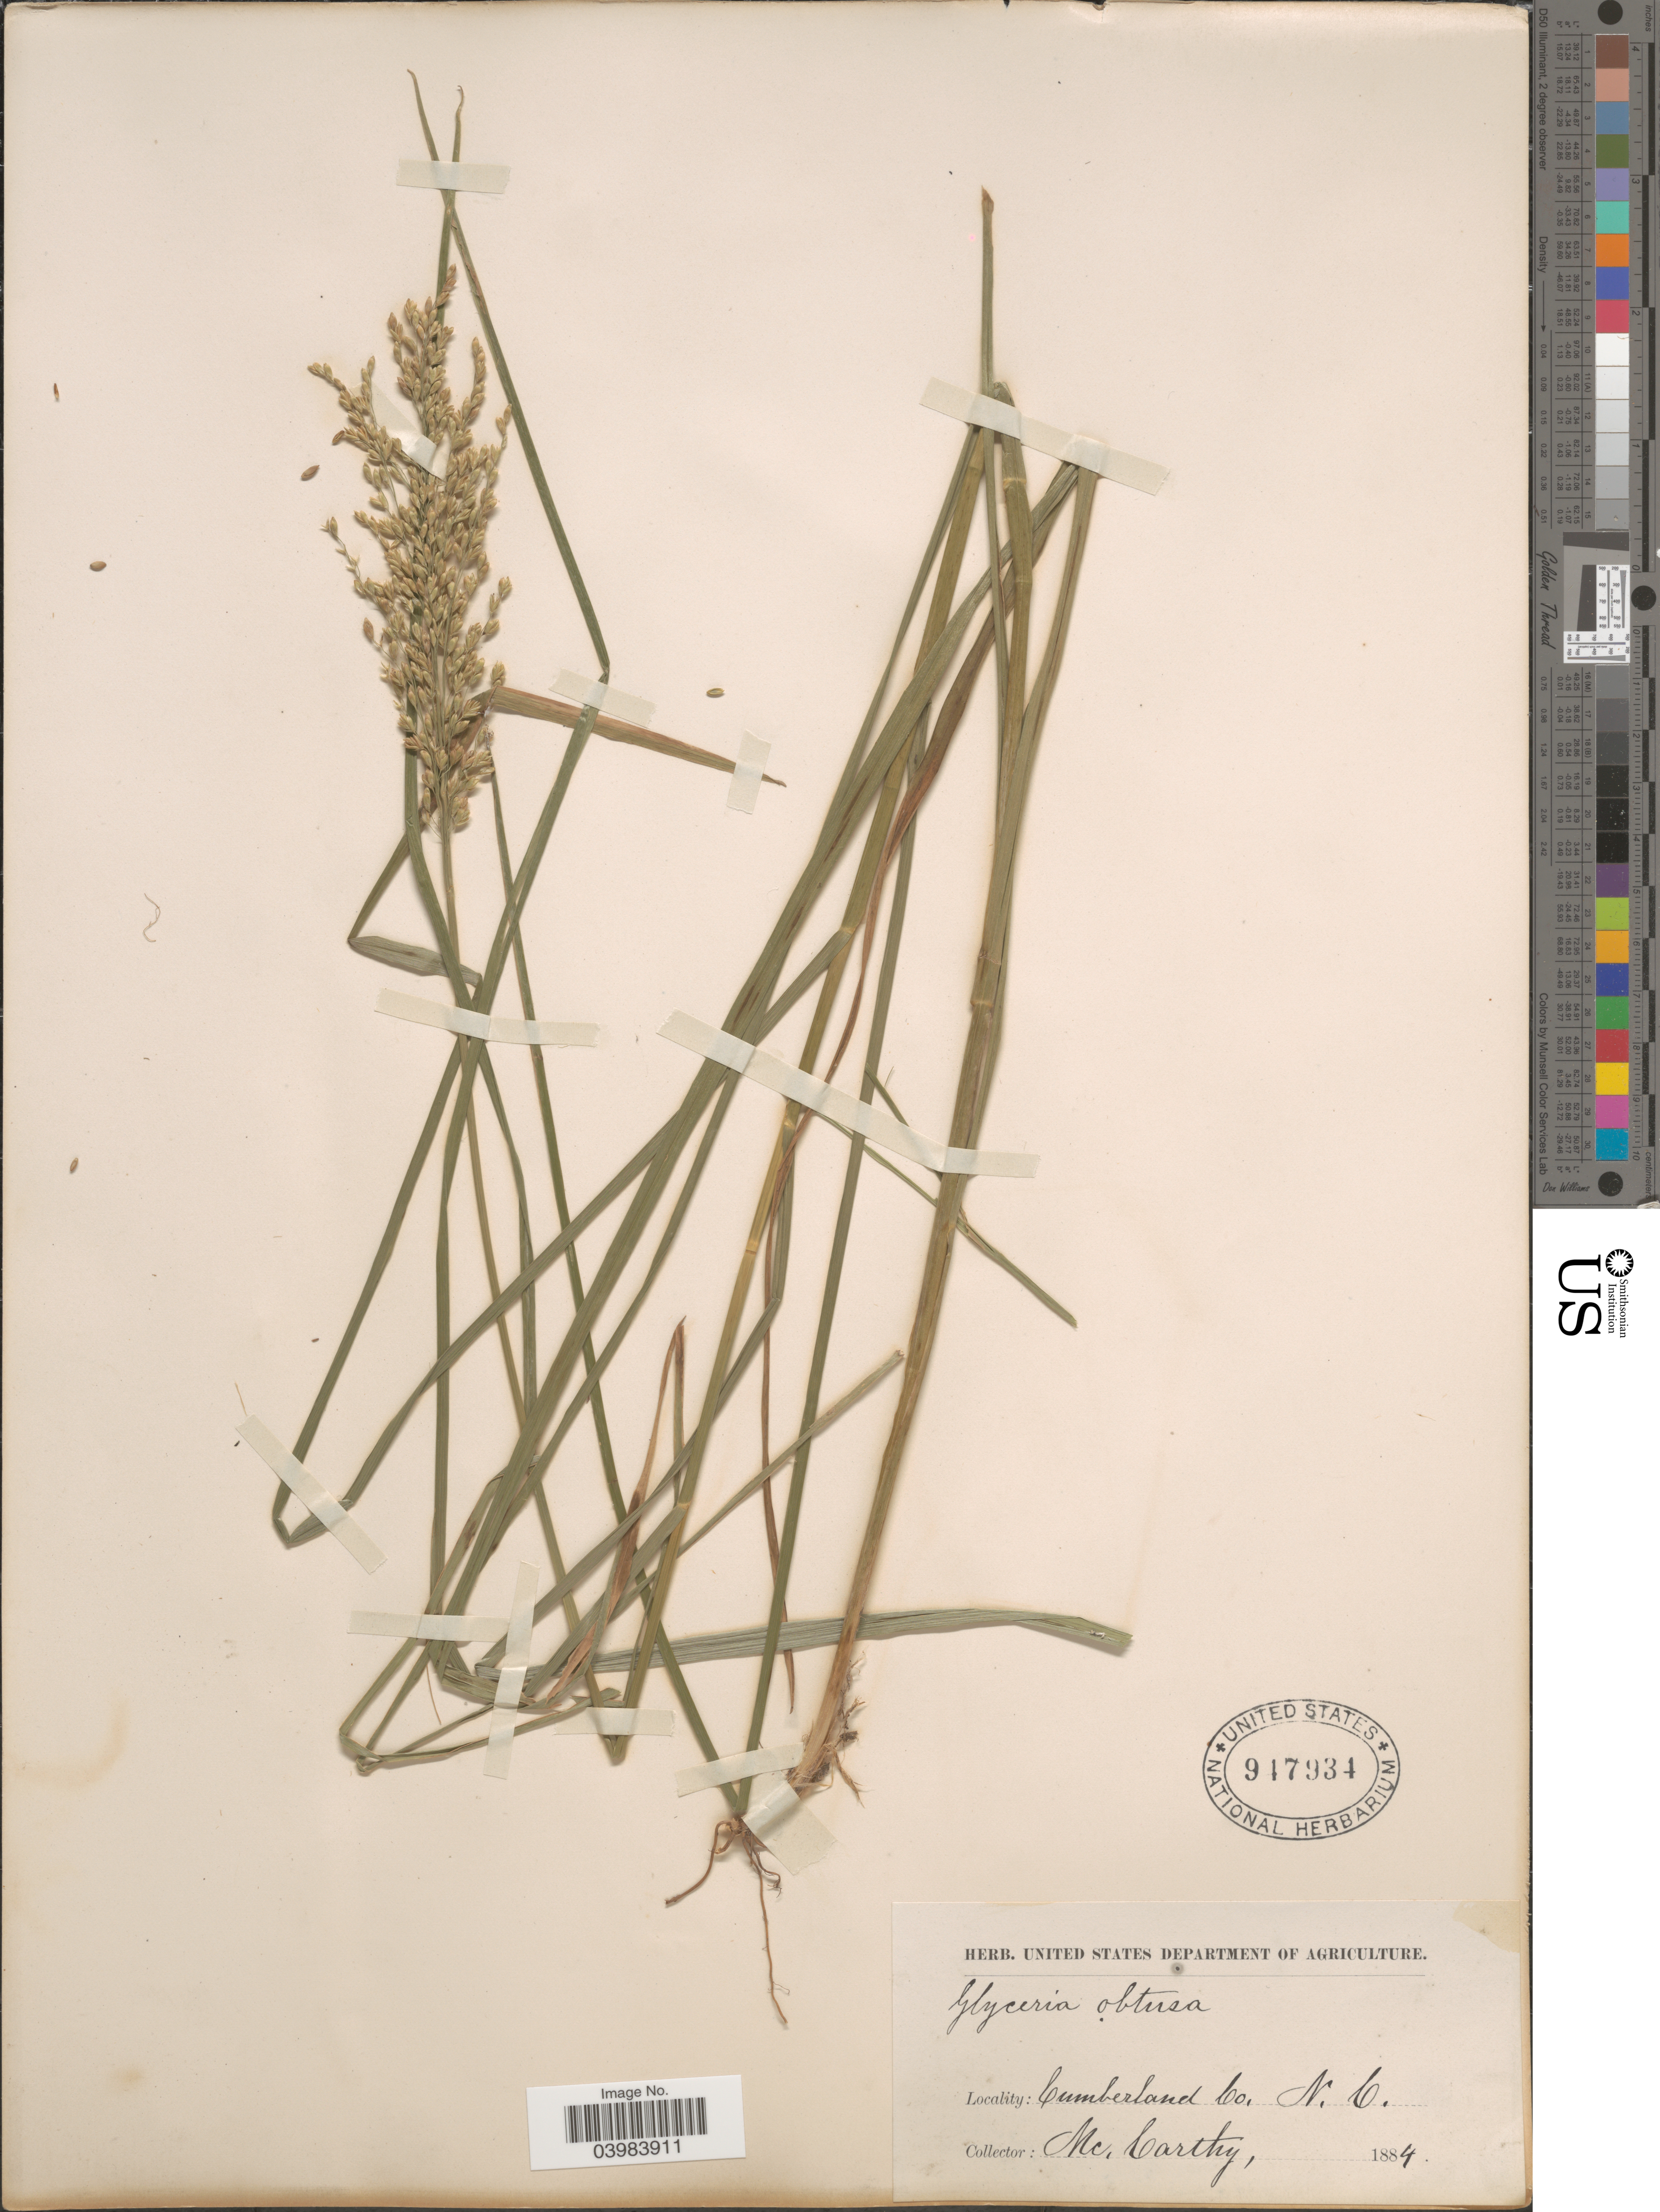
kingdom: Plantae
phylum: Tracheophyta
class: Liliopsida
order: Poales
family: Poaceae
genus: Glyceria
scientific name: Glyceria obtusa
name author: (Muhl.) Trin.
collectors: -- McCarthy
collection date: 1884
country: United States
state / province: North Carolina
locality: Cumberland Co.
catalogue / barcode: US 947934